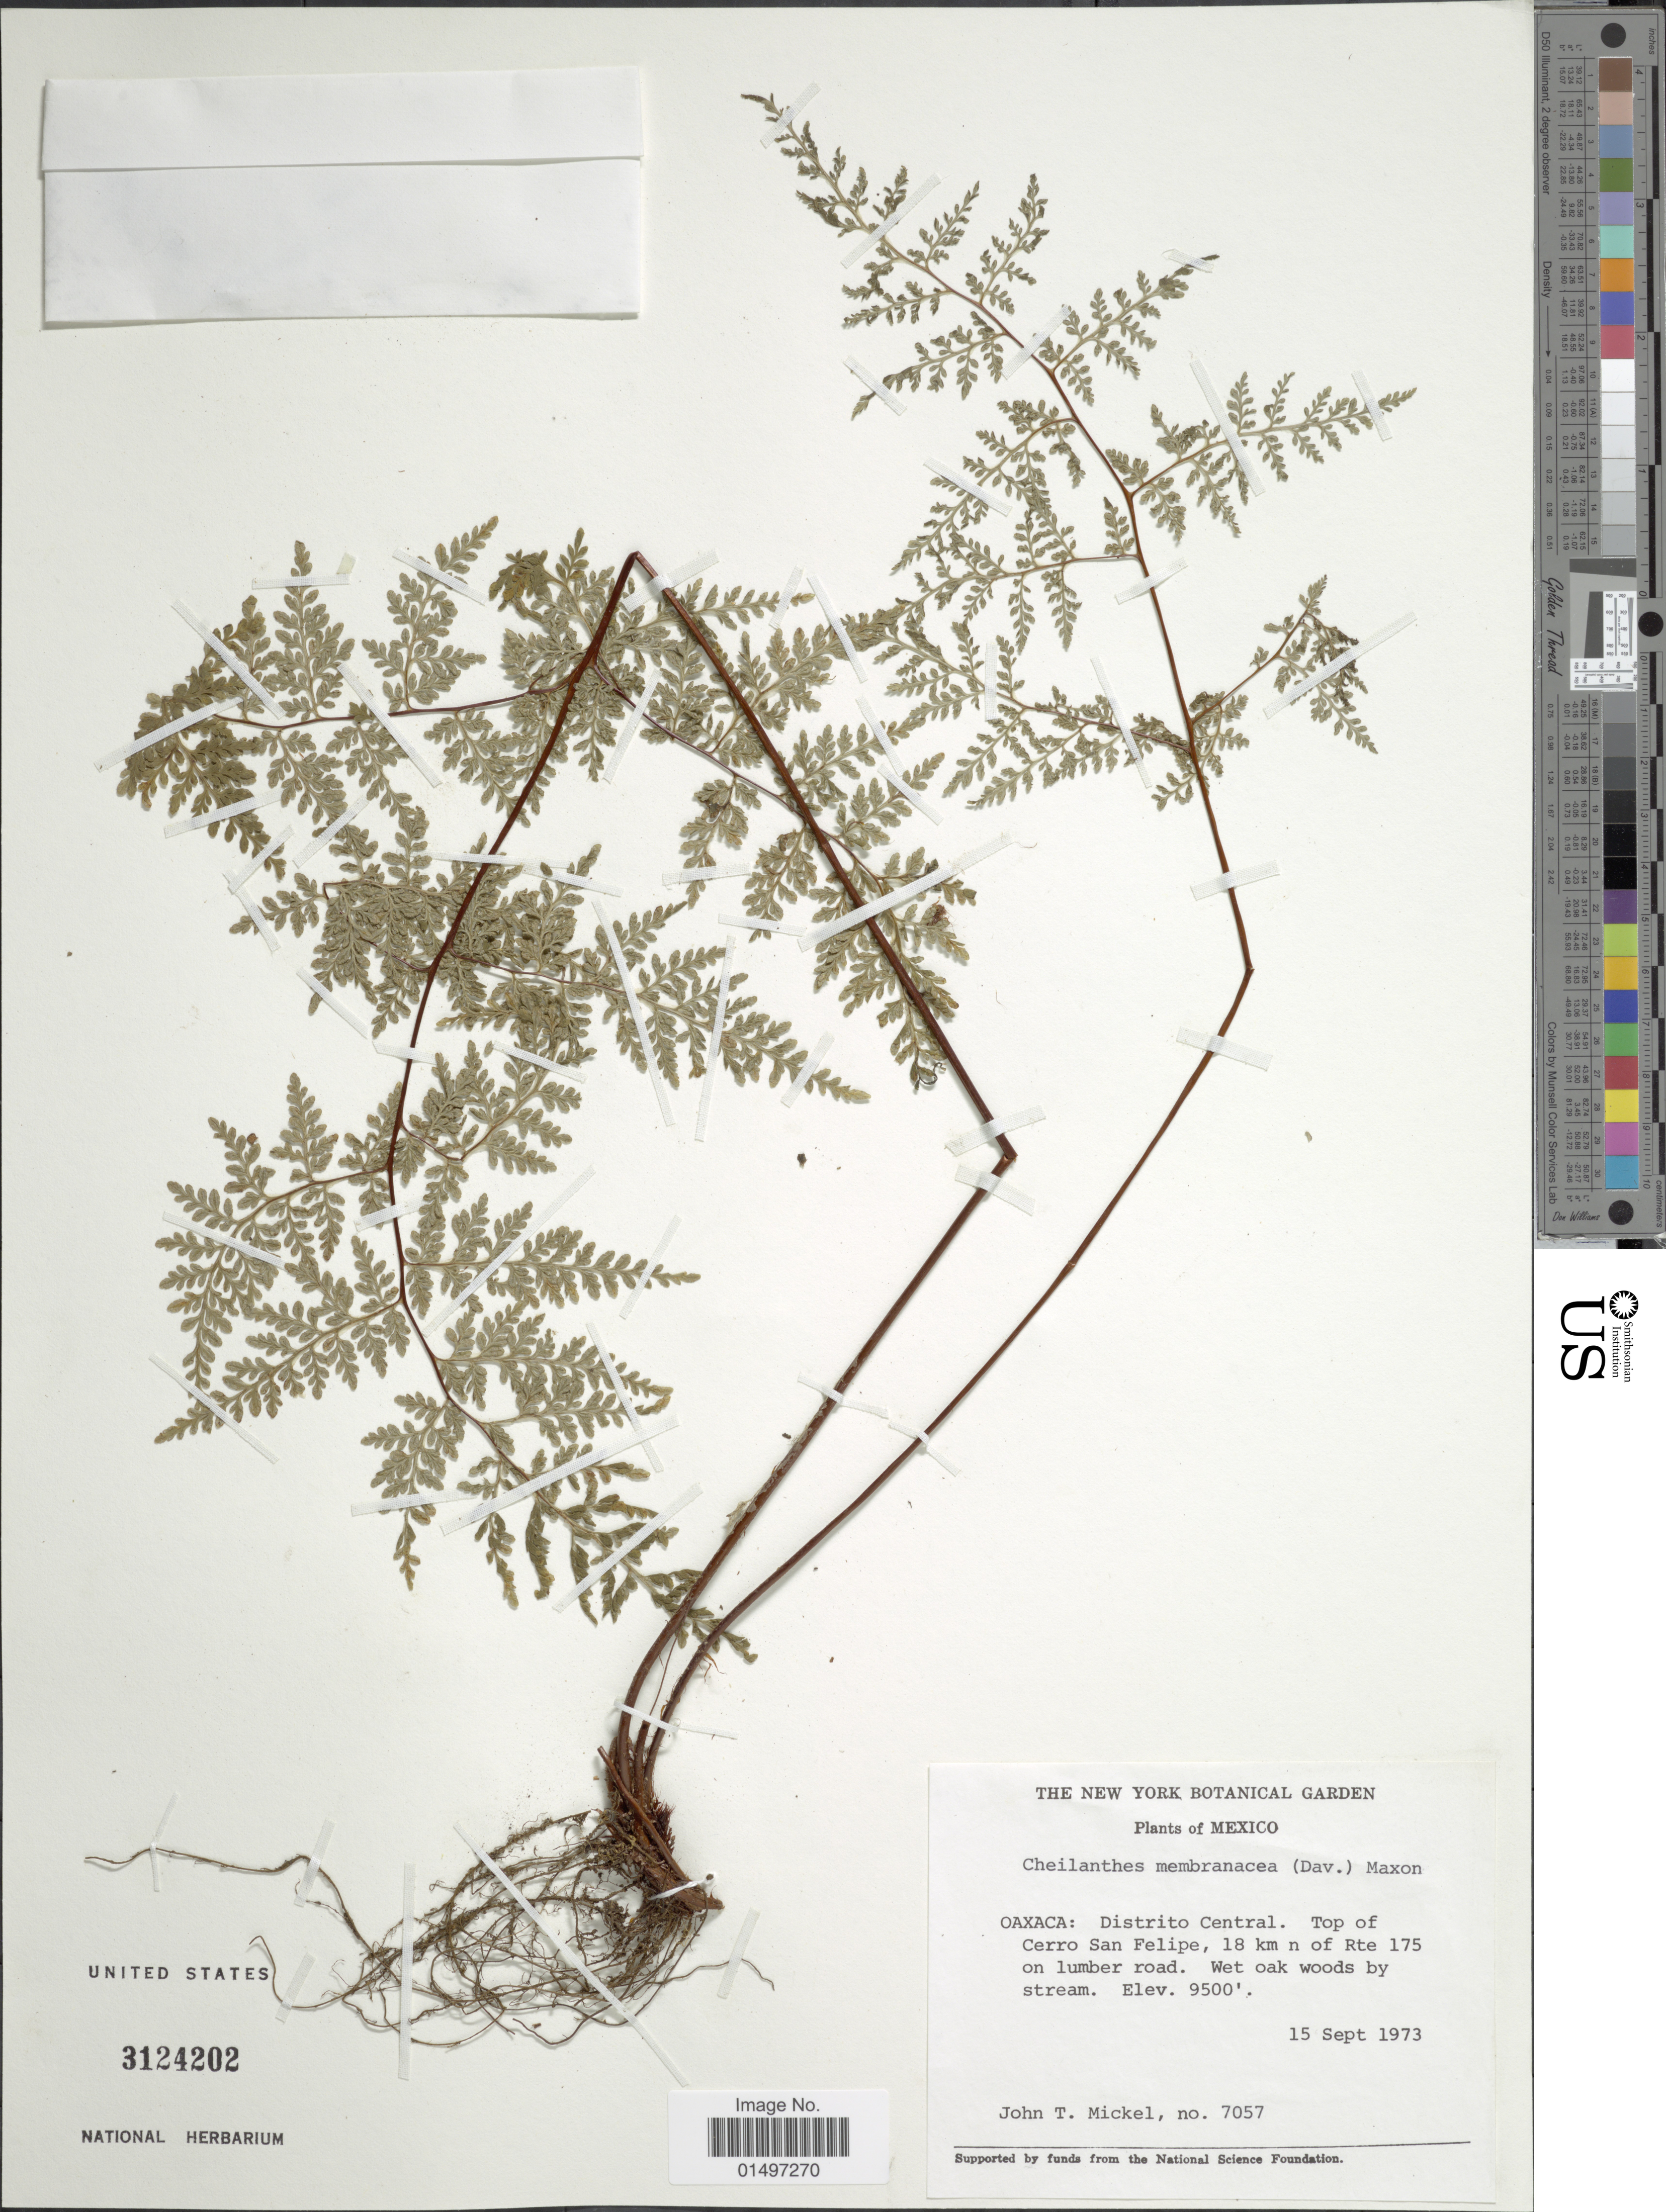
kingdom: Plantae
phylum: Tracheophyta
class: Polypodiopsida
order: Polypodiales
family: Pteridaceae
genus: Gaga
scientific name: Gaga membranacea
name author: (Davenp.) Fay W. Li & Windham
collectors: J. T. Mickel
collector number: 7057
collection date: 1973-09-15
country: Mexico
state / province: Oaxaca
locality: Distrito Central. Top of Cerro San Felipe, 18 km n of Rte 175 on lumber road. Wet oak woods by stream.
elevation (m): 2896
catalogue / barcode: US 3124202